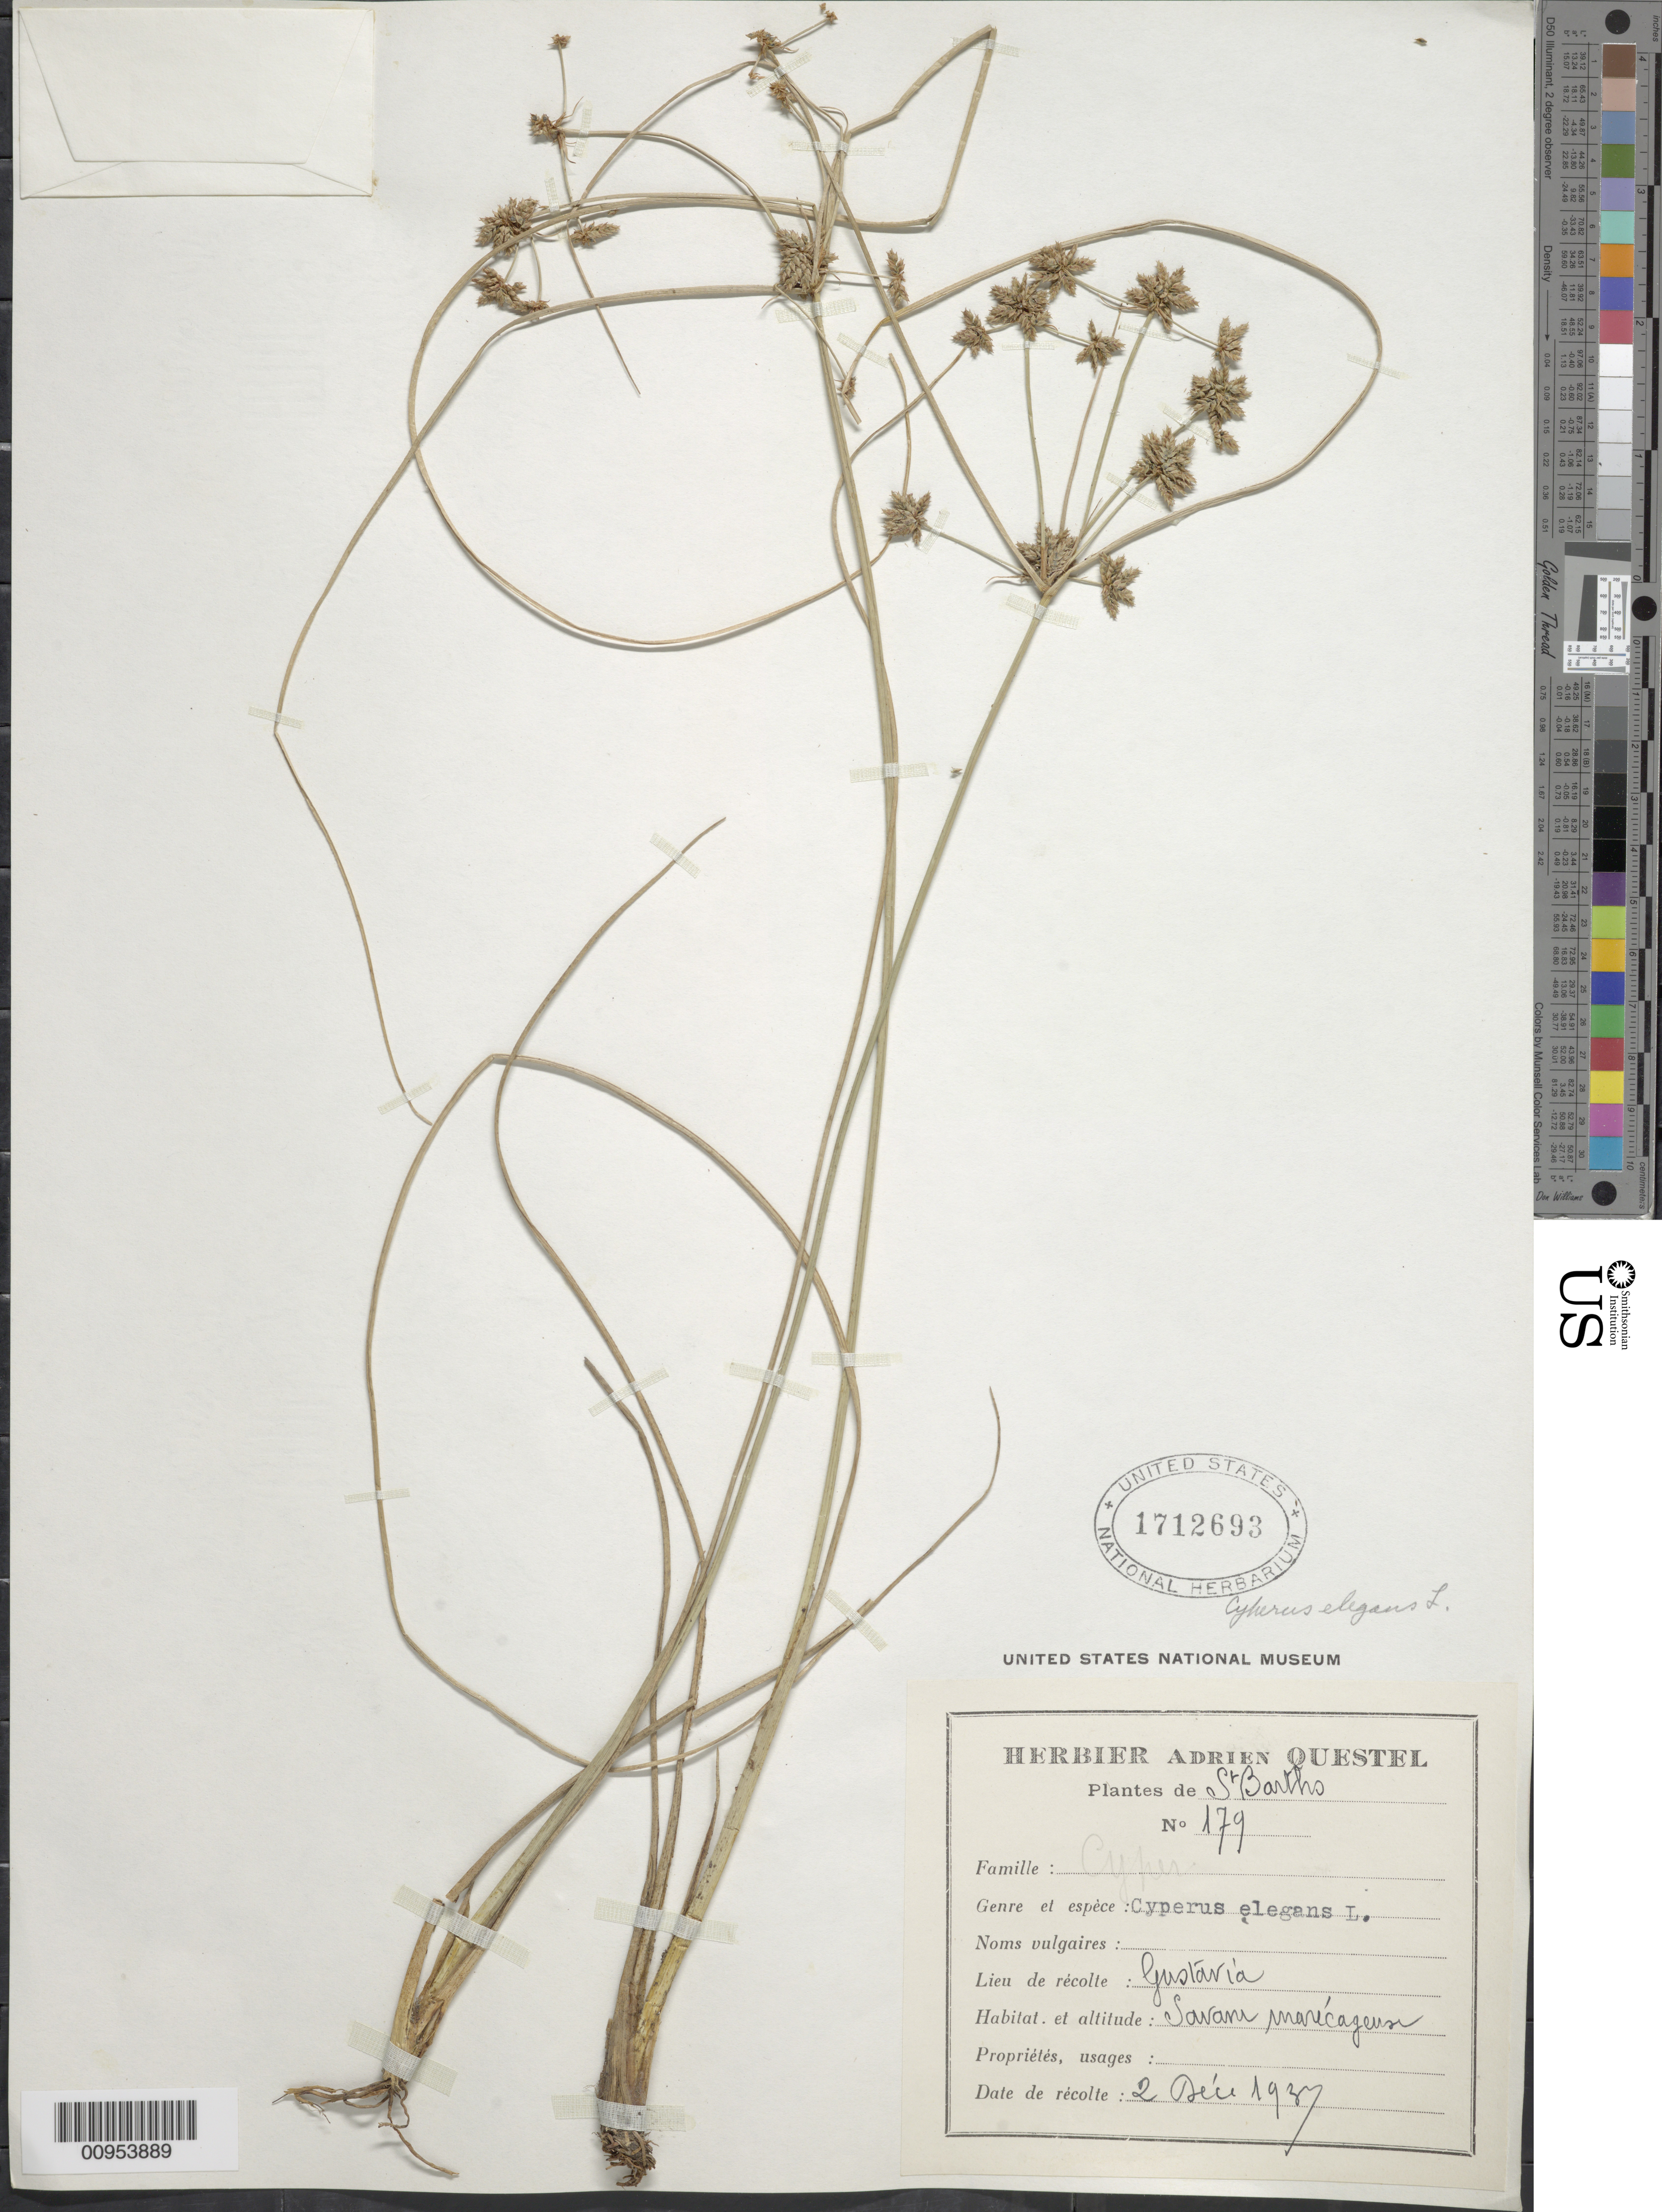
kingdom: Plantae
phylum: Tracheophyta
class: Liliopsida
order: Poales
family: Cyperaceae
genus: Cyperus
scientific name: Cyperus elegans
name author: L.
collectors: A. Questel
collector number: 179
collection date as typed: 02 Dec 1937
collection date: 1937-12-02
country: Saint Barthélemy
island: St. Barthélemy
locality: Gustavia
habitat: Savane marécageus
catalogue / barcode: US 1712693